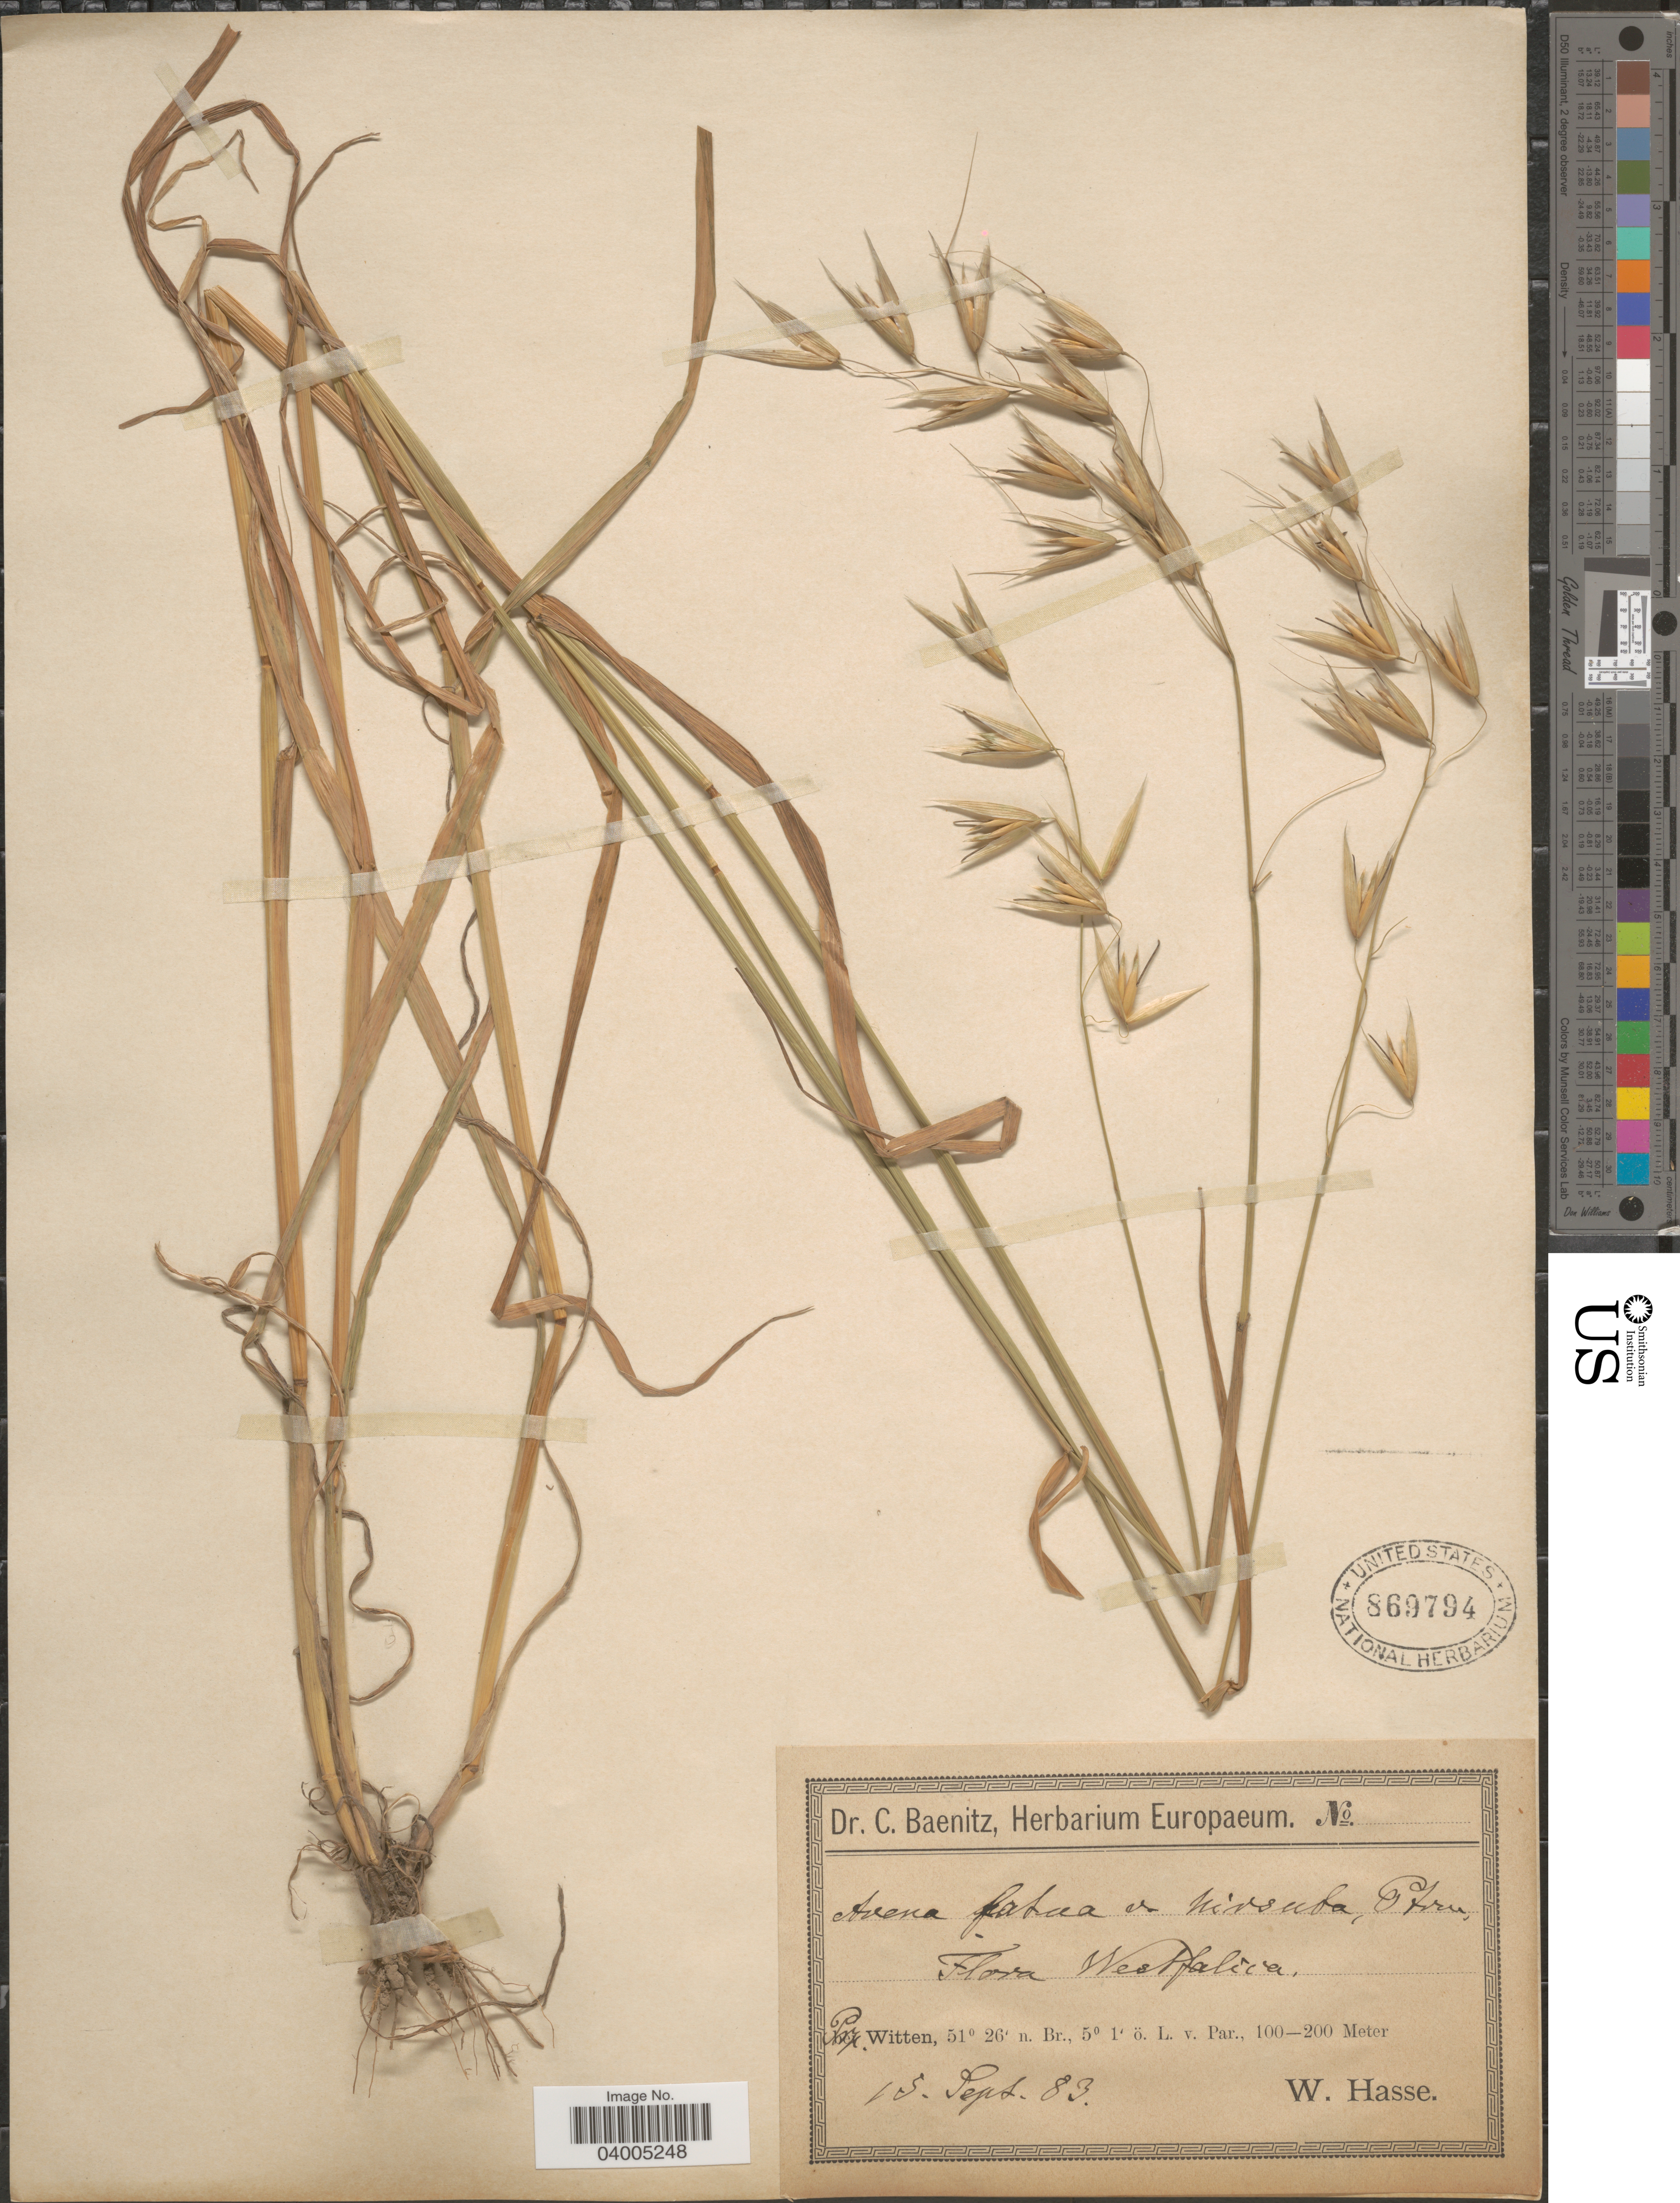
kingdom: Plantae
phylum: Tracheophyta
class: Liliopsida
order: Poales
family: Poaceae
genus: Avena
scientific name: Avena fatua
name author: L.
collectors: W. Hasse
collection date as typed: Transcribed d/m/y: 15/9/83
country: Germany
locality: Westfalica. Prop Witten.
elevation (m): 100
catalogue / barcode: US 869794